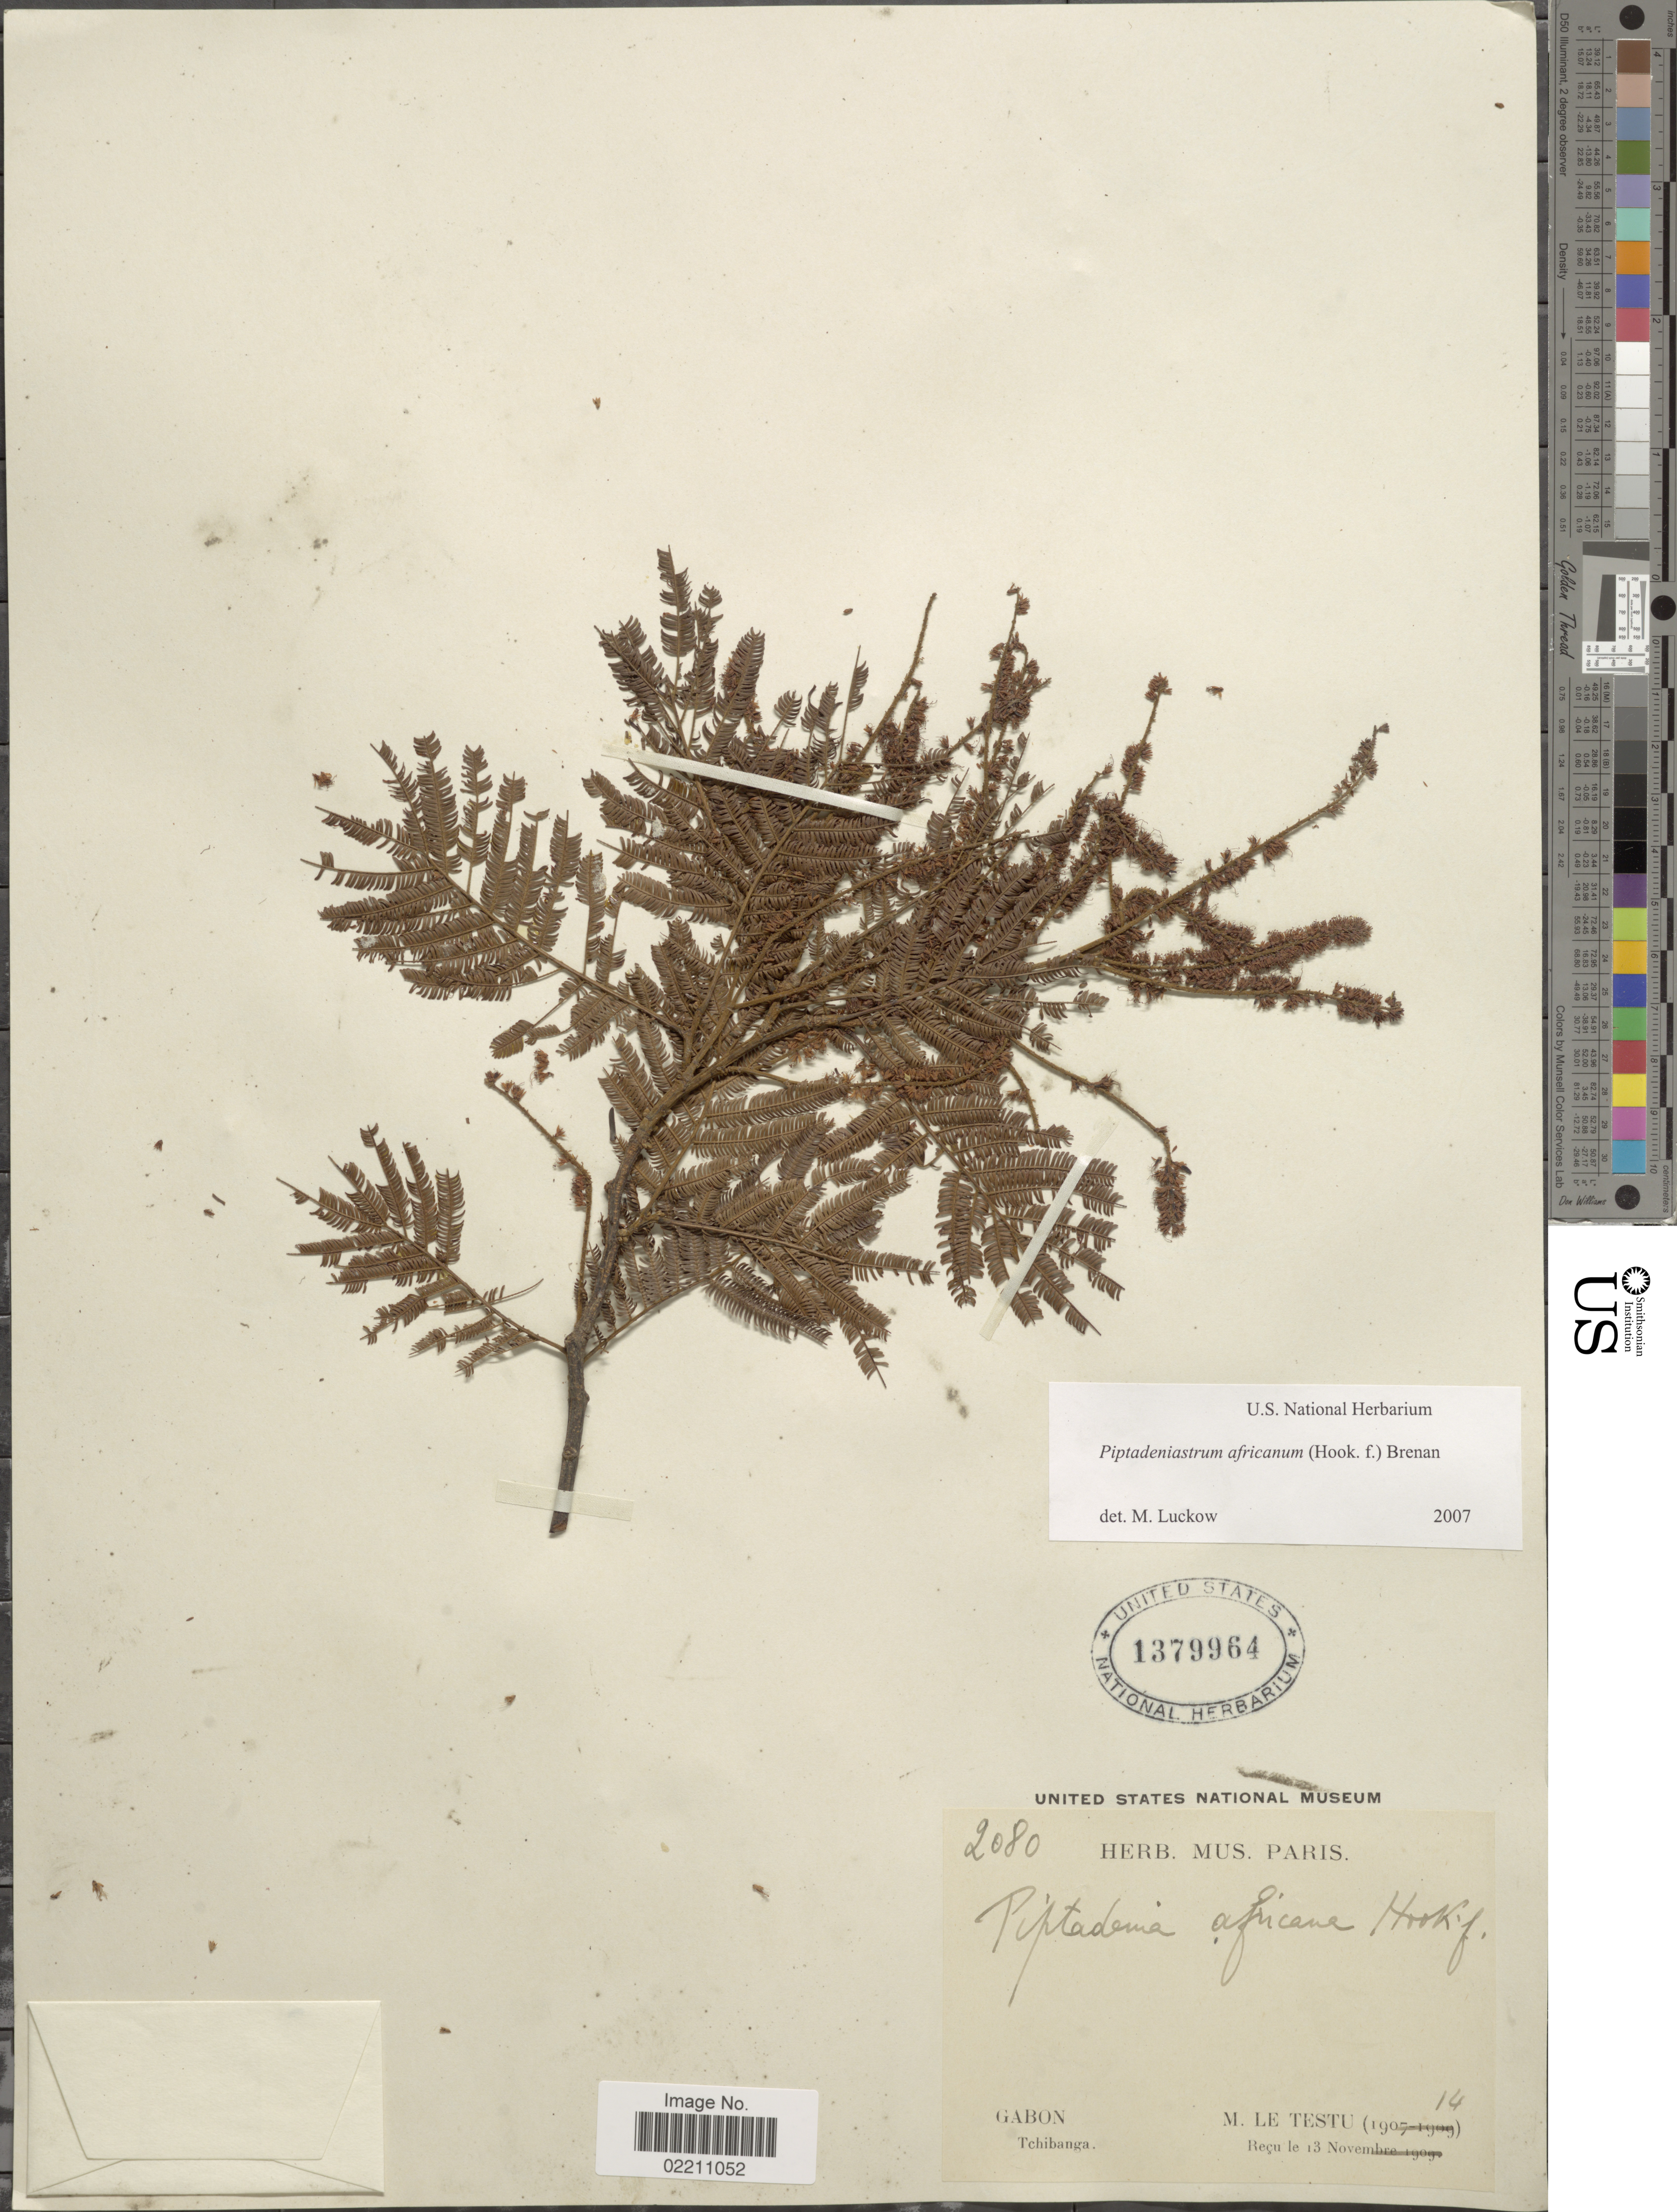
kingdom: Plantae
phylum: Tracheophyta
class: Magnoliopsida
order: Fabales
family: Fabaceae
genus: Piptadeniastrum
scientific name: Piptadeniastrum africanum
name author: (Hook. f.) Brenan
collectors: M. Le Testu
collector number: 2080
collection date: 1914-11-13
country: Gabon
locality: Tchibanga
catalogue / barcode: US 1379964